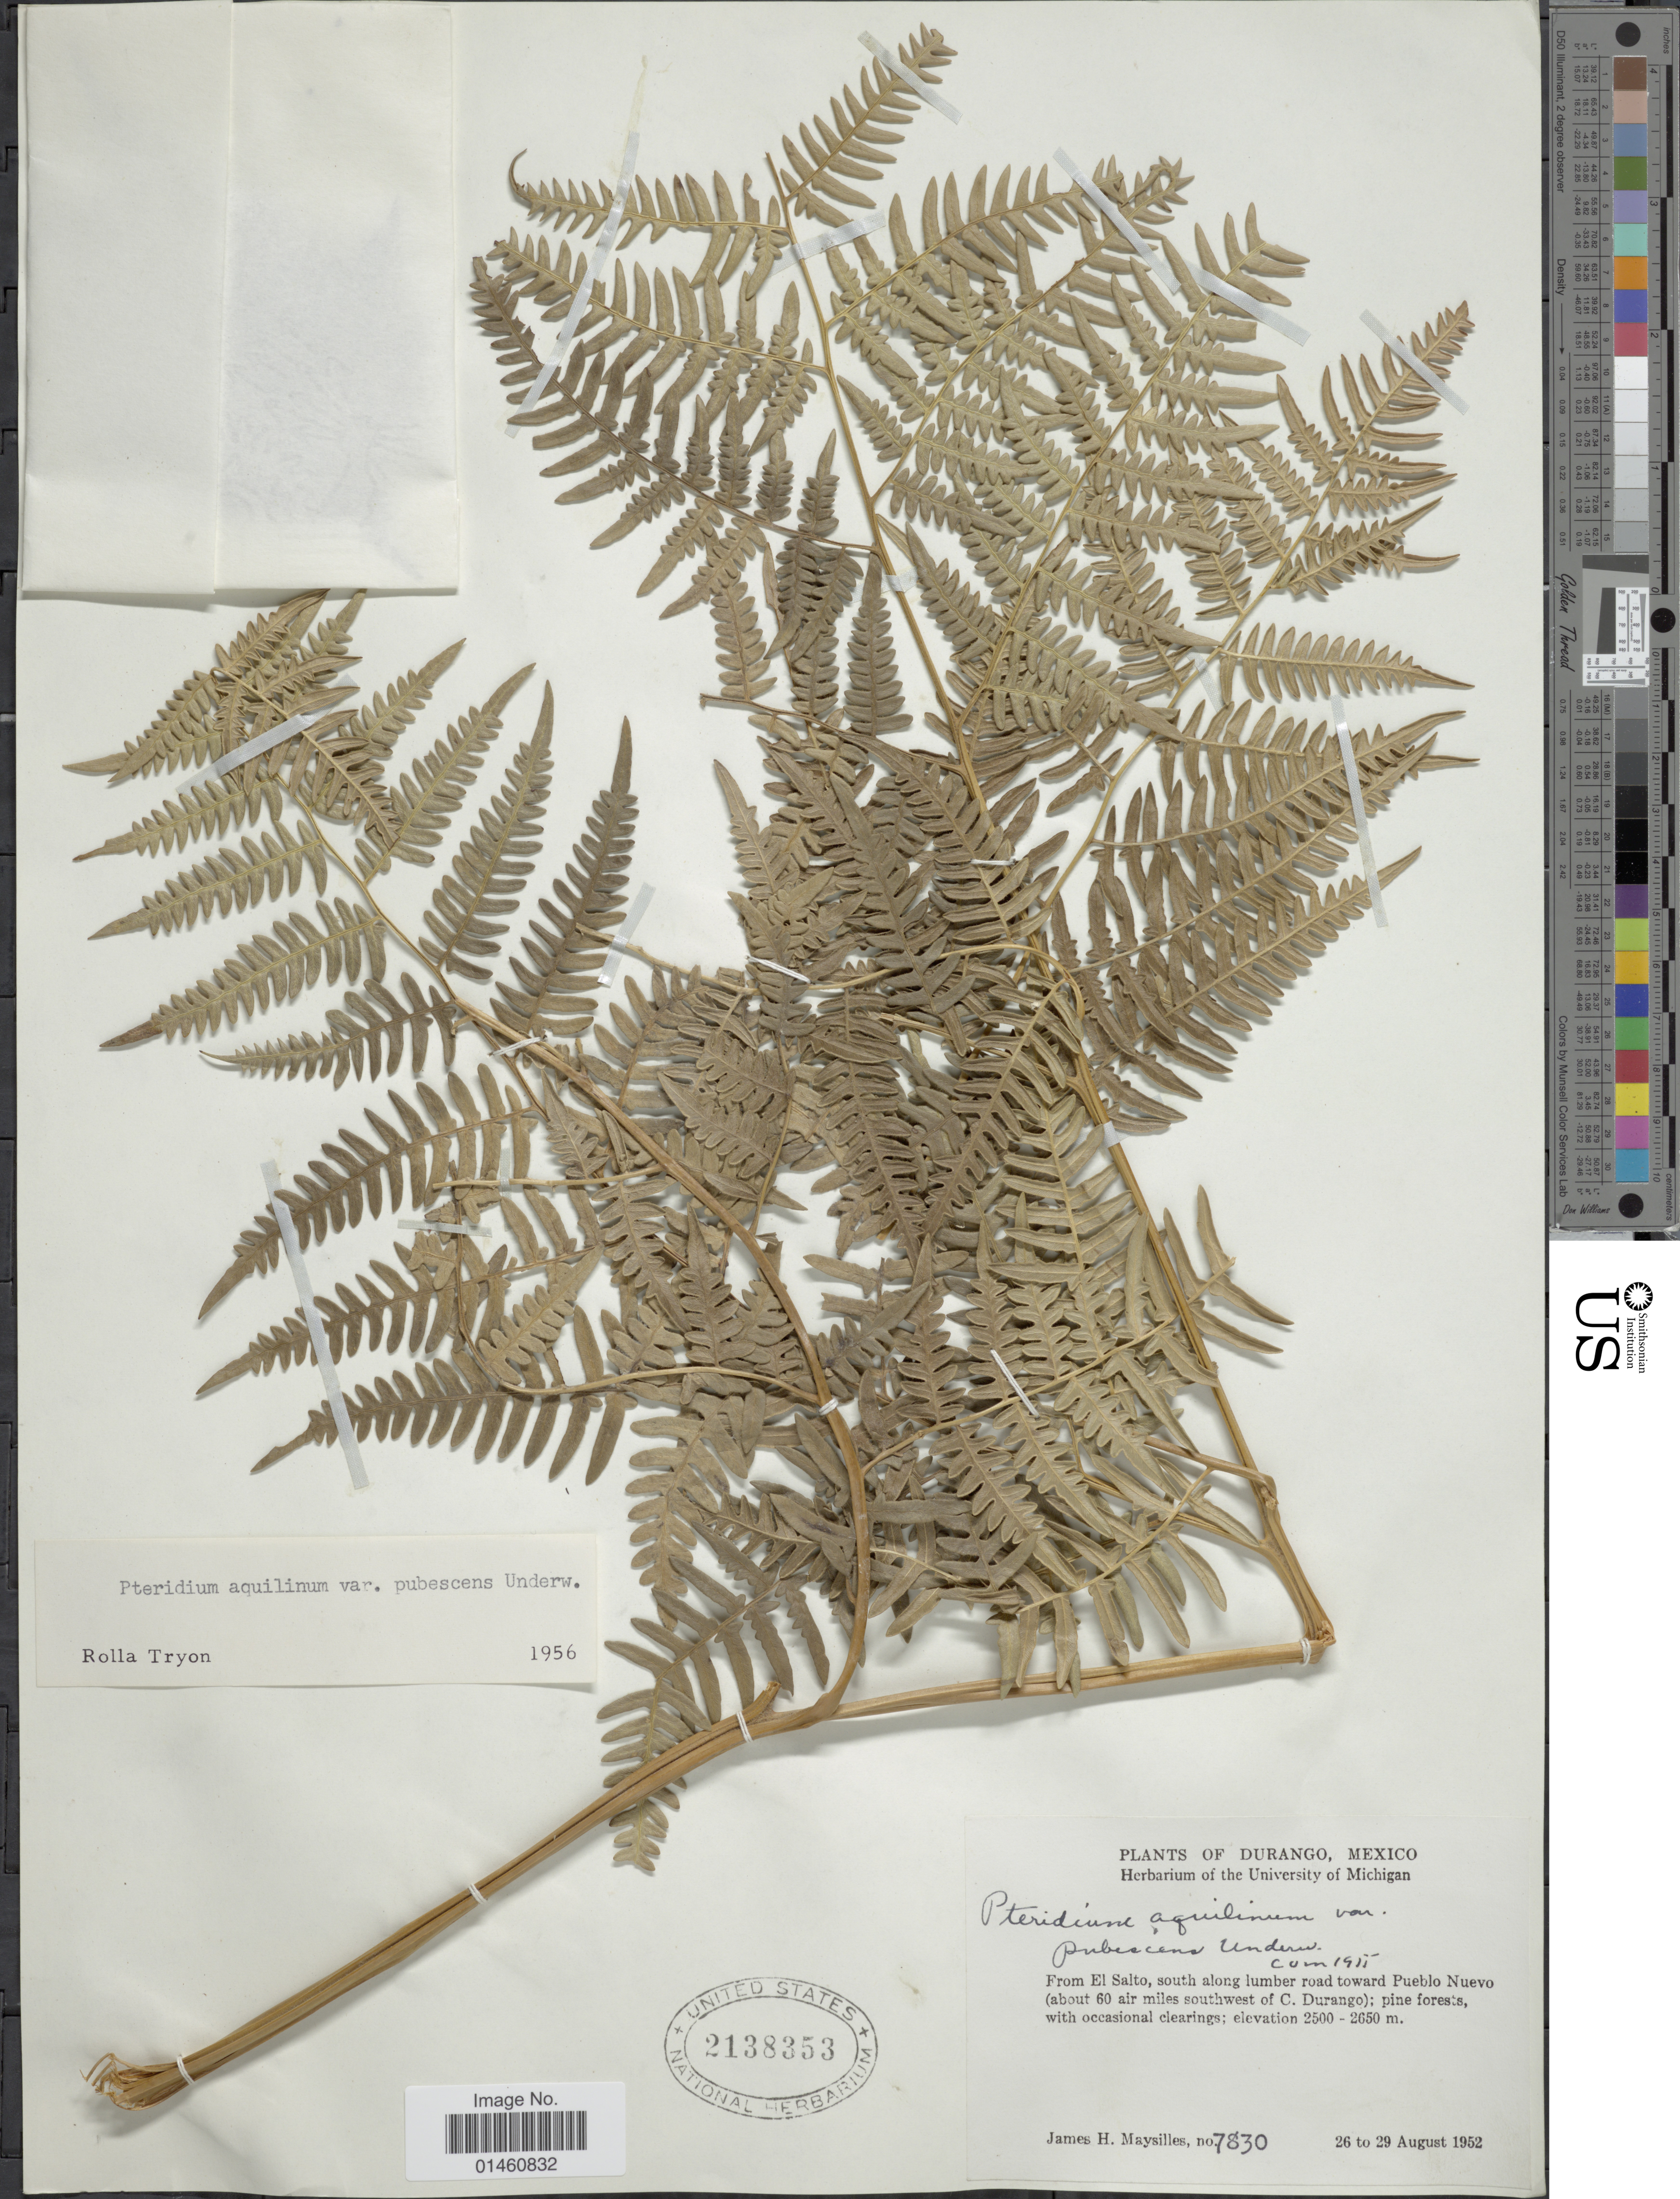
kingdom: Plantae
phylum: Tracheophyta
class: Polypodiopsida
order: Polypodiales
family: Dennstaedtiaceae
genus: Pteridium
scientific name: Pteridium pubescens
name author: (Underw.) Christenh.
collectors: J. Maysilles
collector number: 7830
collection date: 1952-08-26/1952-08-29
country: Mexico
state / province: Durango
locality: From El Salto, south along lumber road toward Pueblo Nuevo (about 60 air miles southwest of C. Durango).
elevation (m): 2500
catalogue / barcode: US 2138353